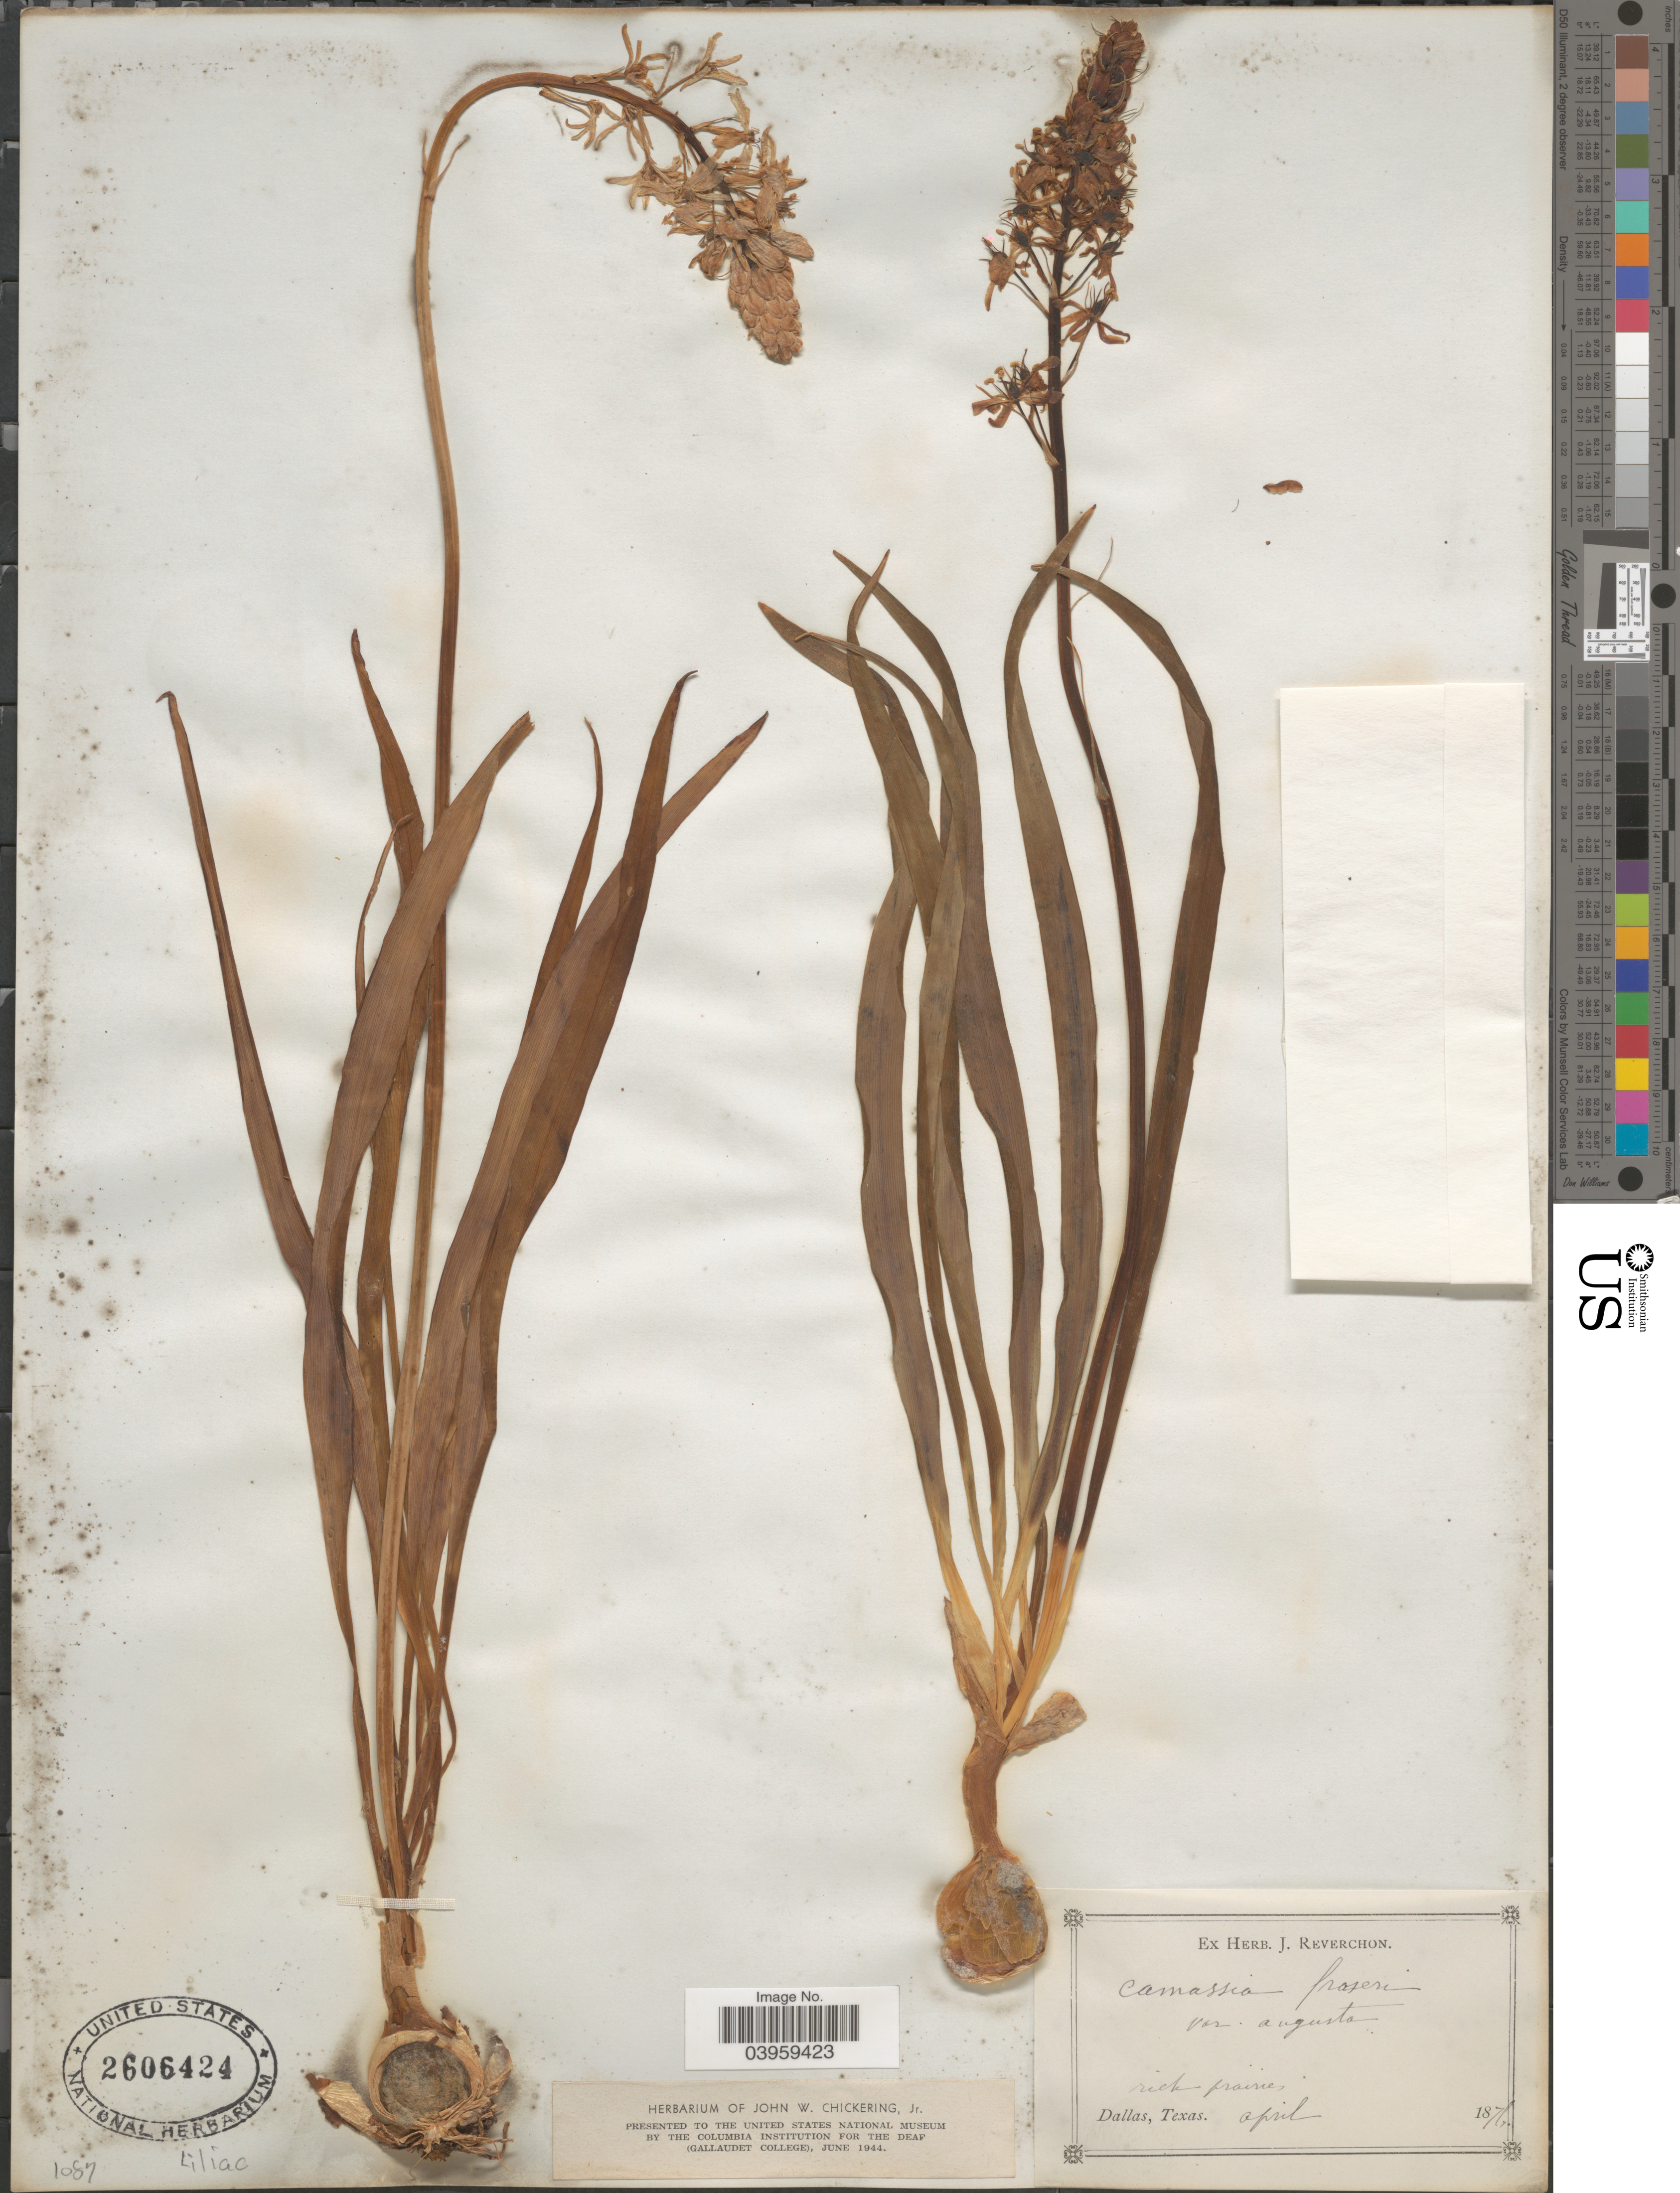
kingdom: Plantae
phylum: Tracheophyta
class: Liliopsida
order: Asparagales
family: Asparagaceae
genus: Camassia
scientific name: Camassia angusta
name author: (Engelm.) Blank.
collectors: ex herb. J. Reverchon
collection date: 1876-04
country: United States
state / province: Texas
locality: Dallas.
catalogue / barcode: US 2606424